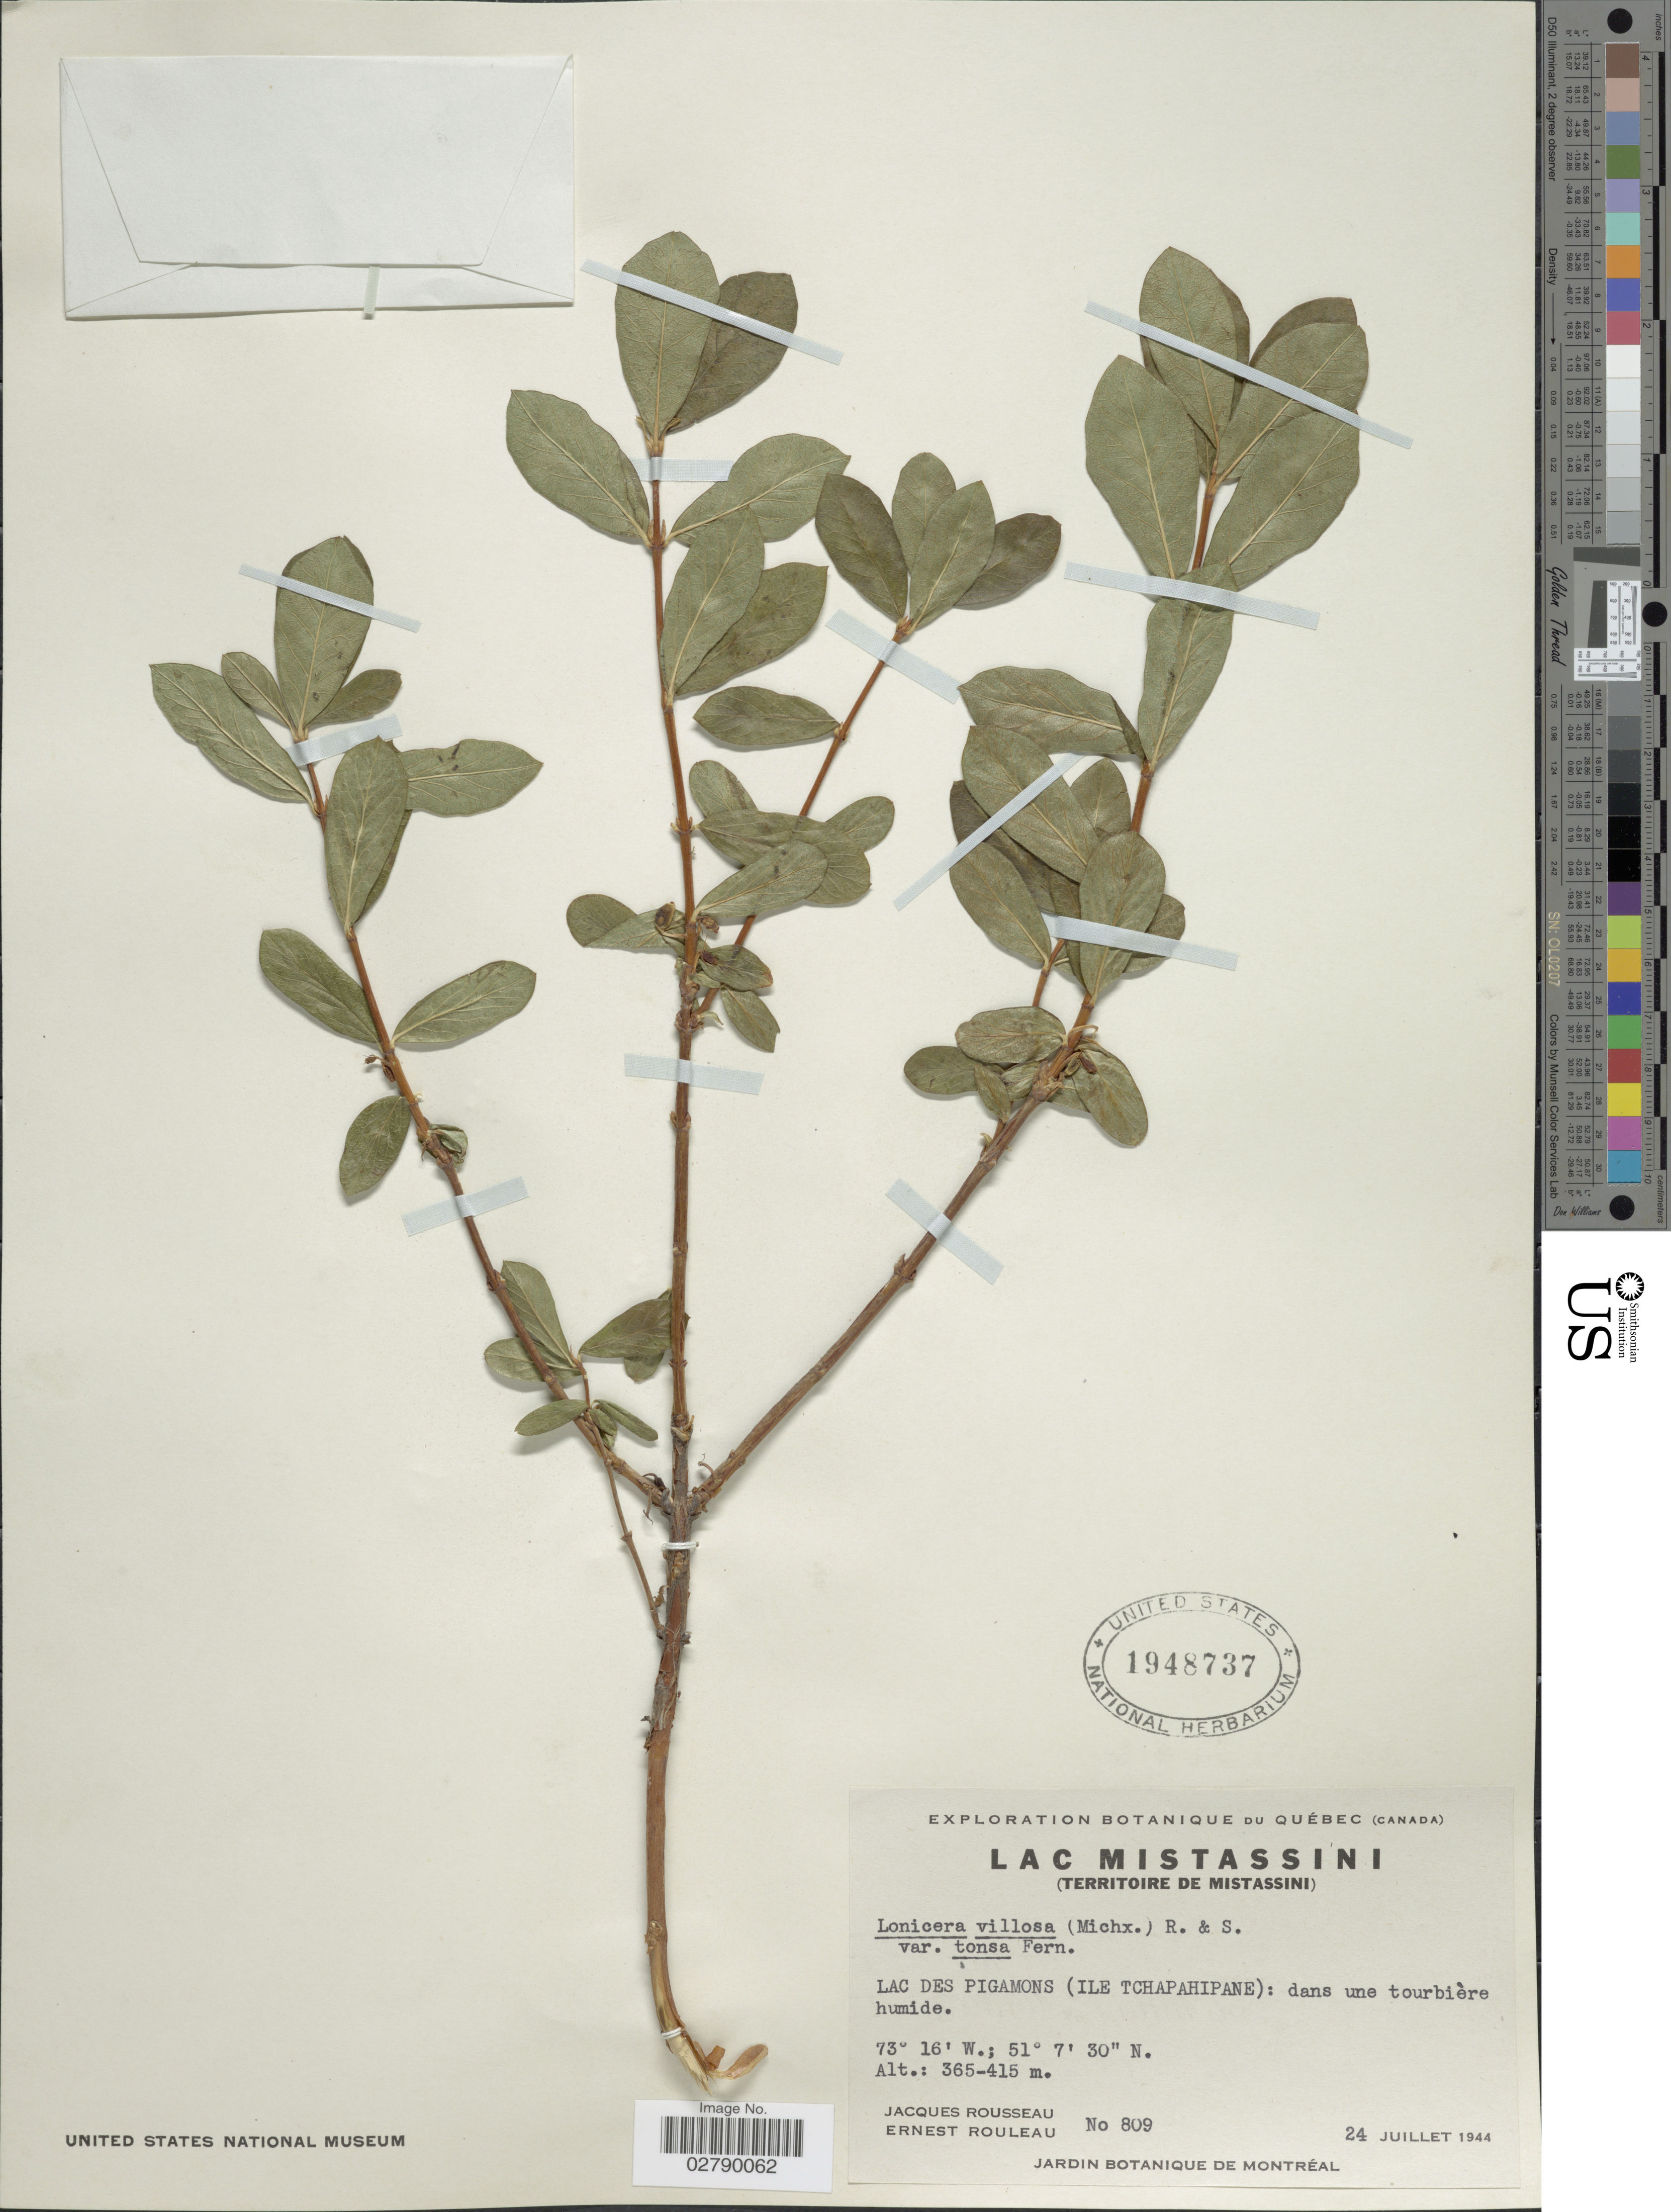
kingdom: Plantae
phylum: Tracheophyta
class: Magnoliopsida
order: Dipsacales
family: Caprifoliaceae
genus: Lonicera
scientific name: Lonicera villosa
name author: (Michx.) Roem. & Schult.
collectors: J. Rousseau & E. Rouleau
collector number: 809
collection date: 1944-07-24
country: Canada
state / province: Quebec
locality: Lac Mistassini (Territoire de Mistassini). Lac des Pigamons (Ile Tchapahipane): dans une tourbière humide.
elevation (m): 365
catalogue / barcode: US 1948737